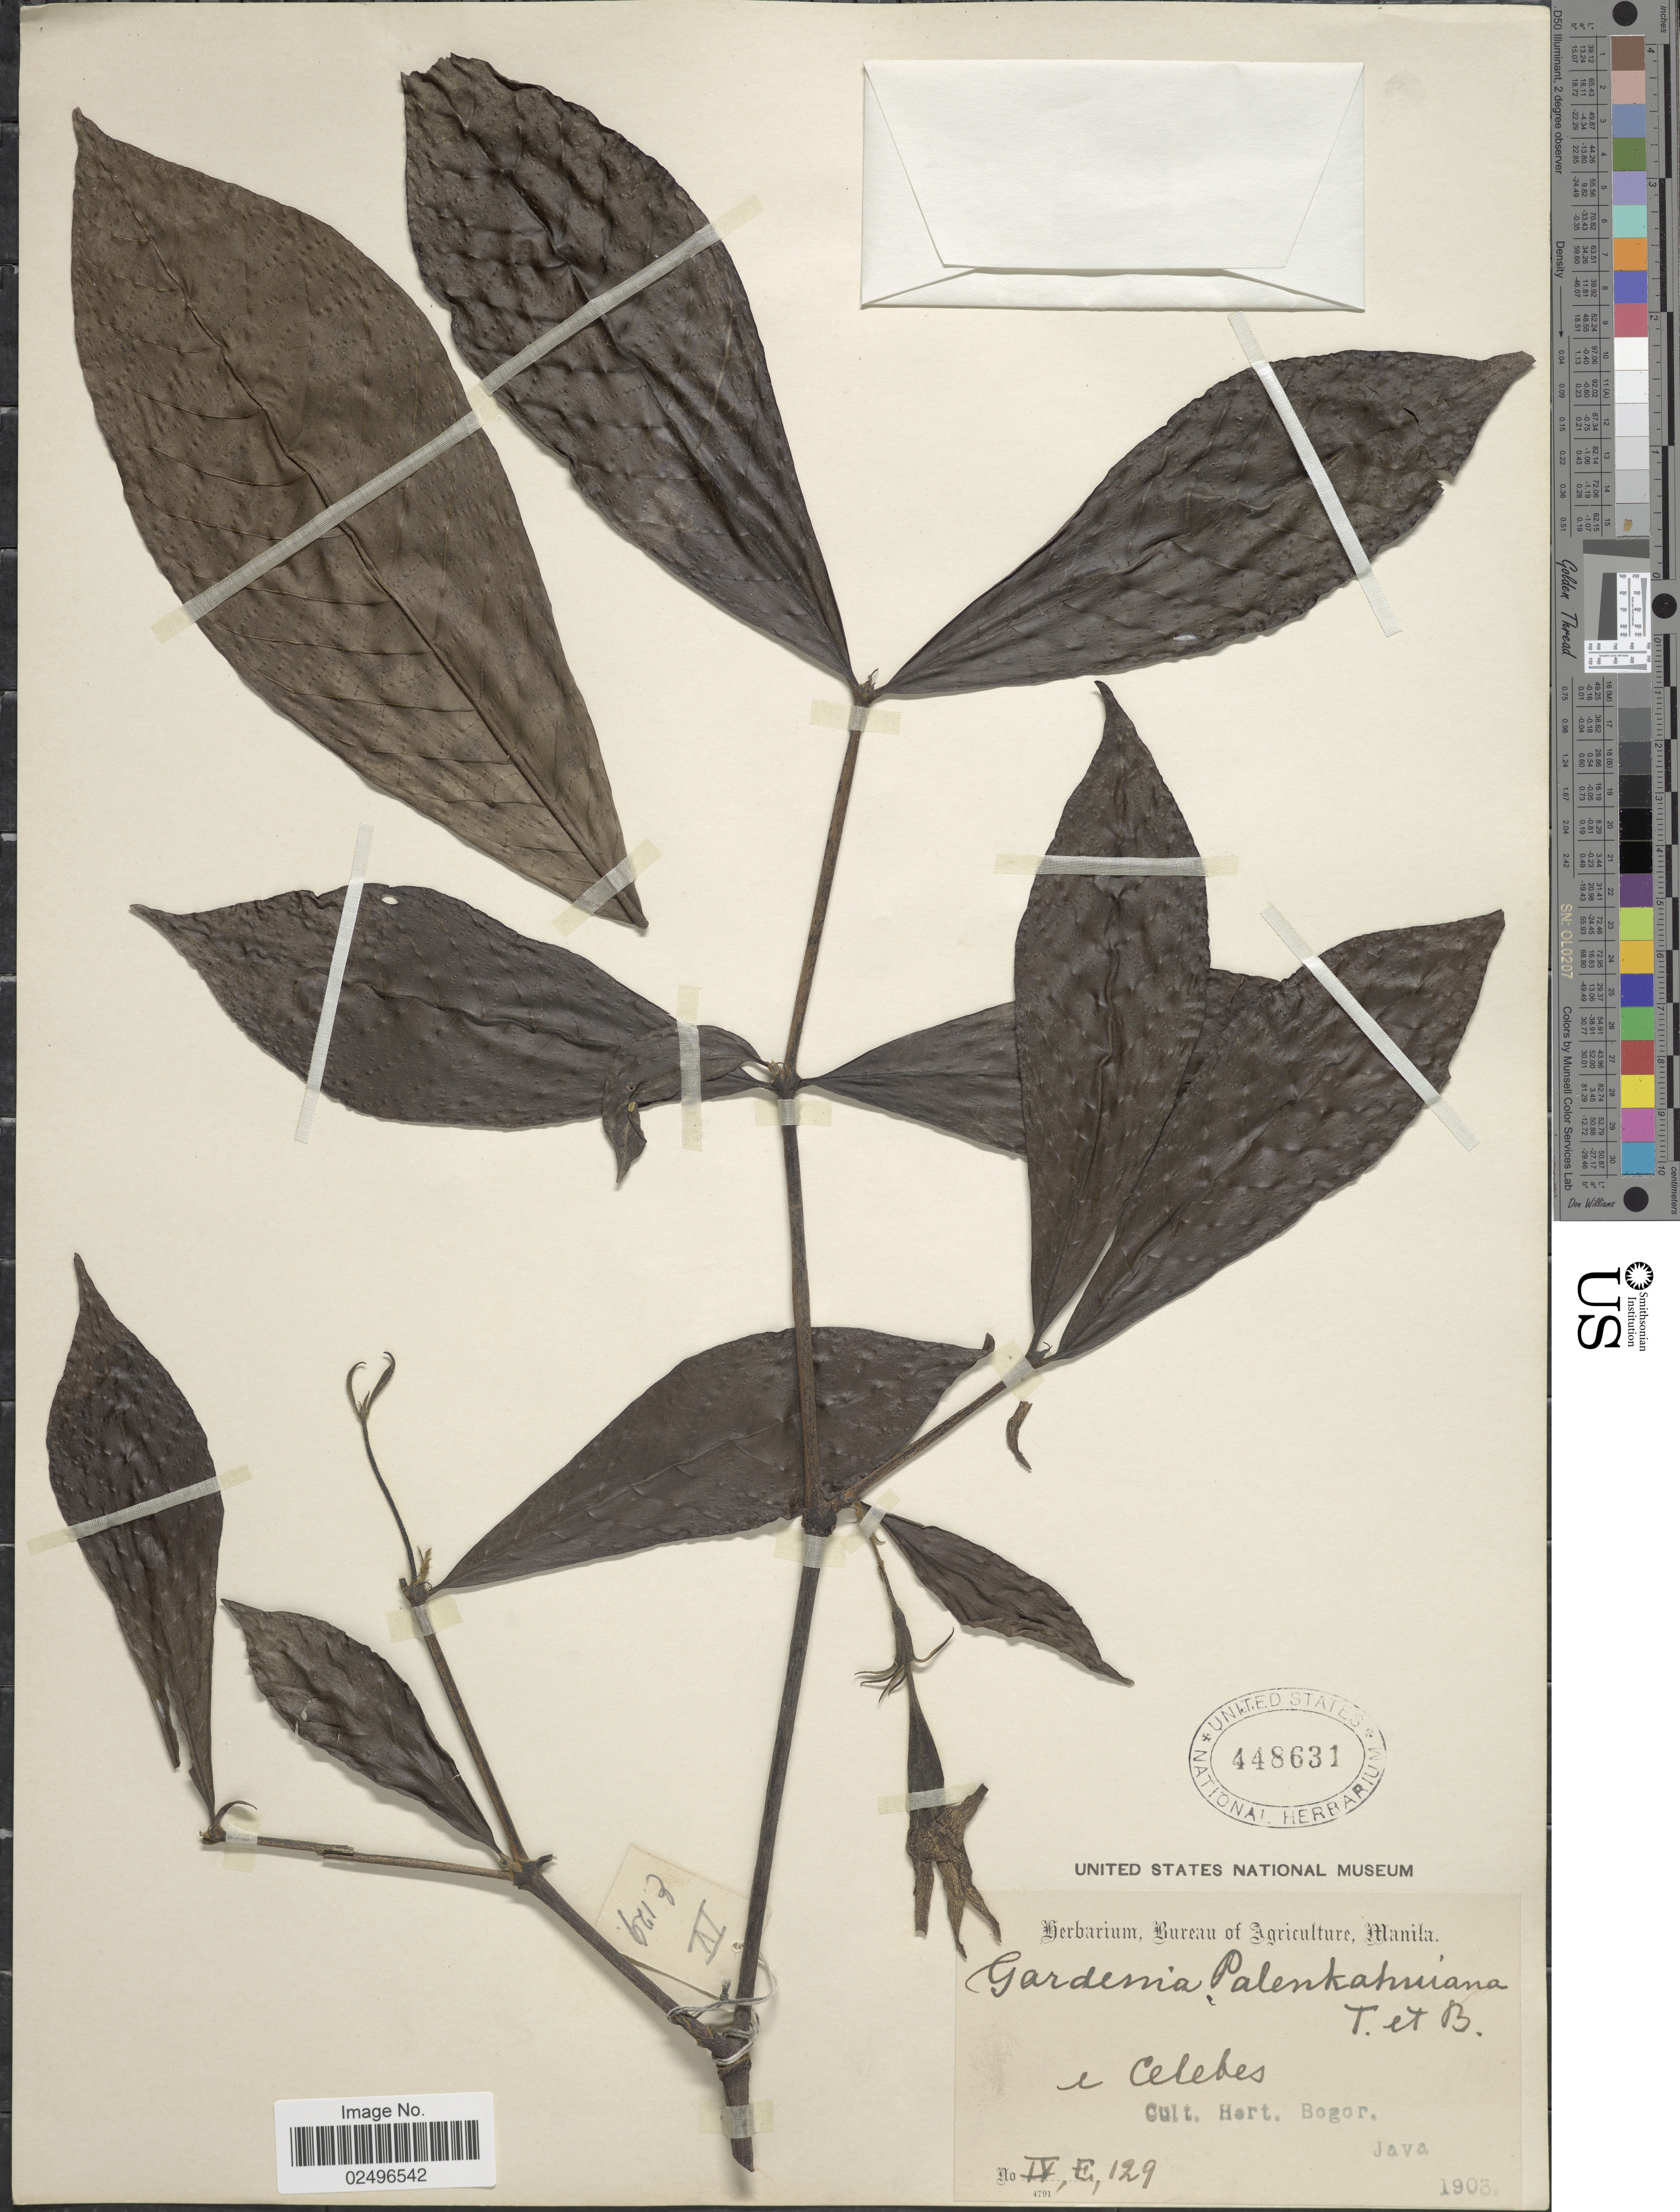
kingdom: Plantae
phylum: Tracheophyta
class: Magnoliopsida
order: Gentianales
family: Rubiaceae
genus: Gardenia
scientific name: Gardenia palenkahuiana ined.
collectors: ex herb. Bureau of Science Manila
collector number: IV E 129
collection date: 1903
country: Indonesia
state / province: Java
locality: Cult. Hort. Bogor., Java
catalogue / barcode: US 448631